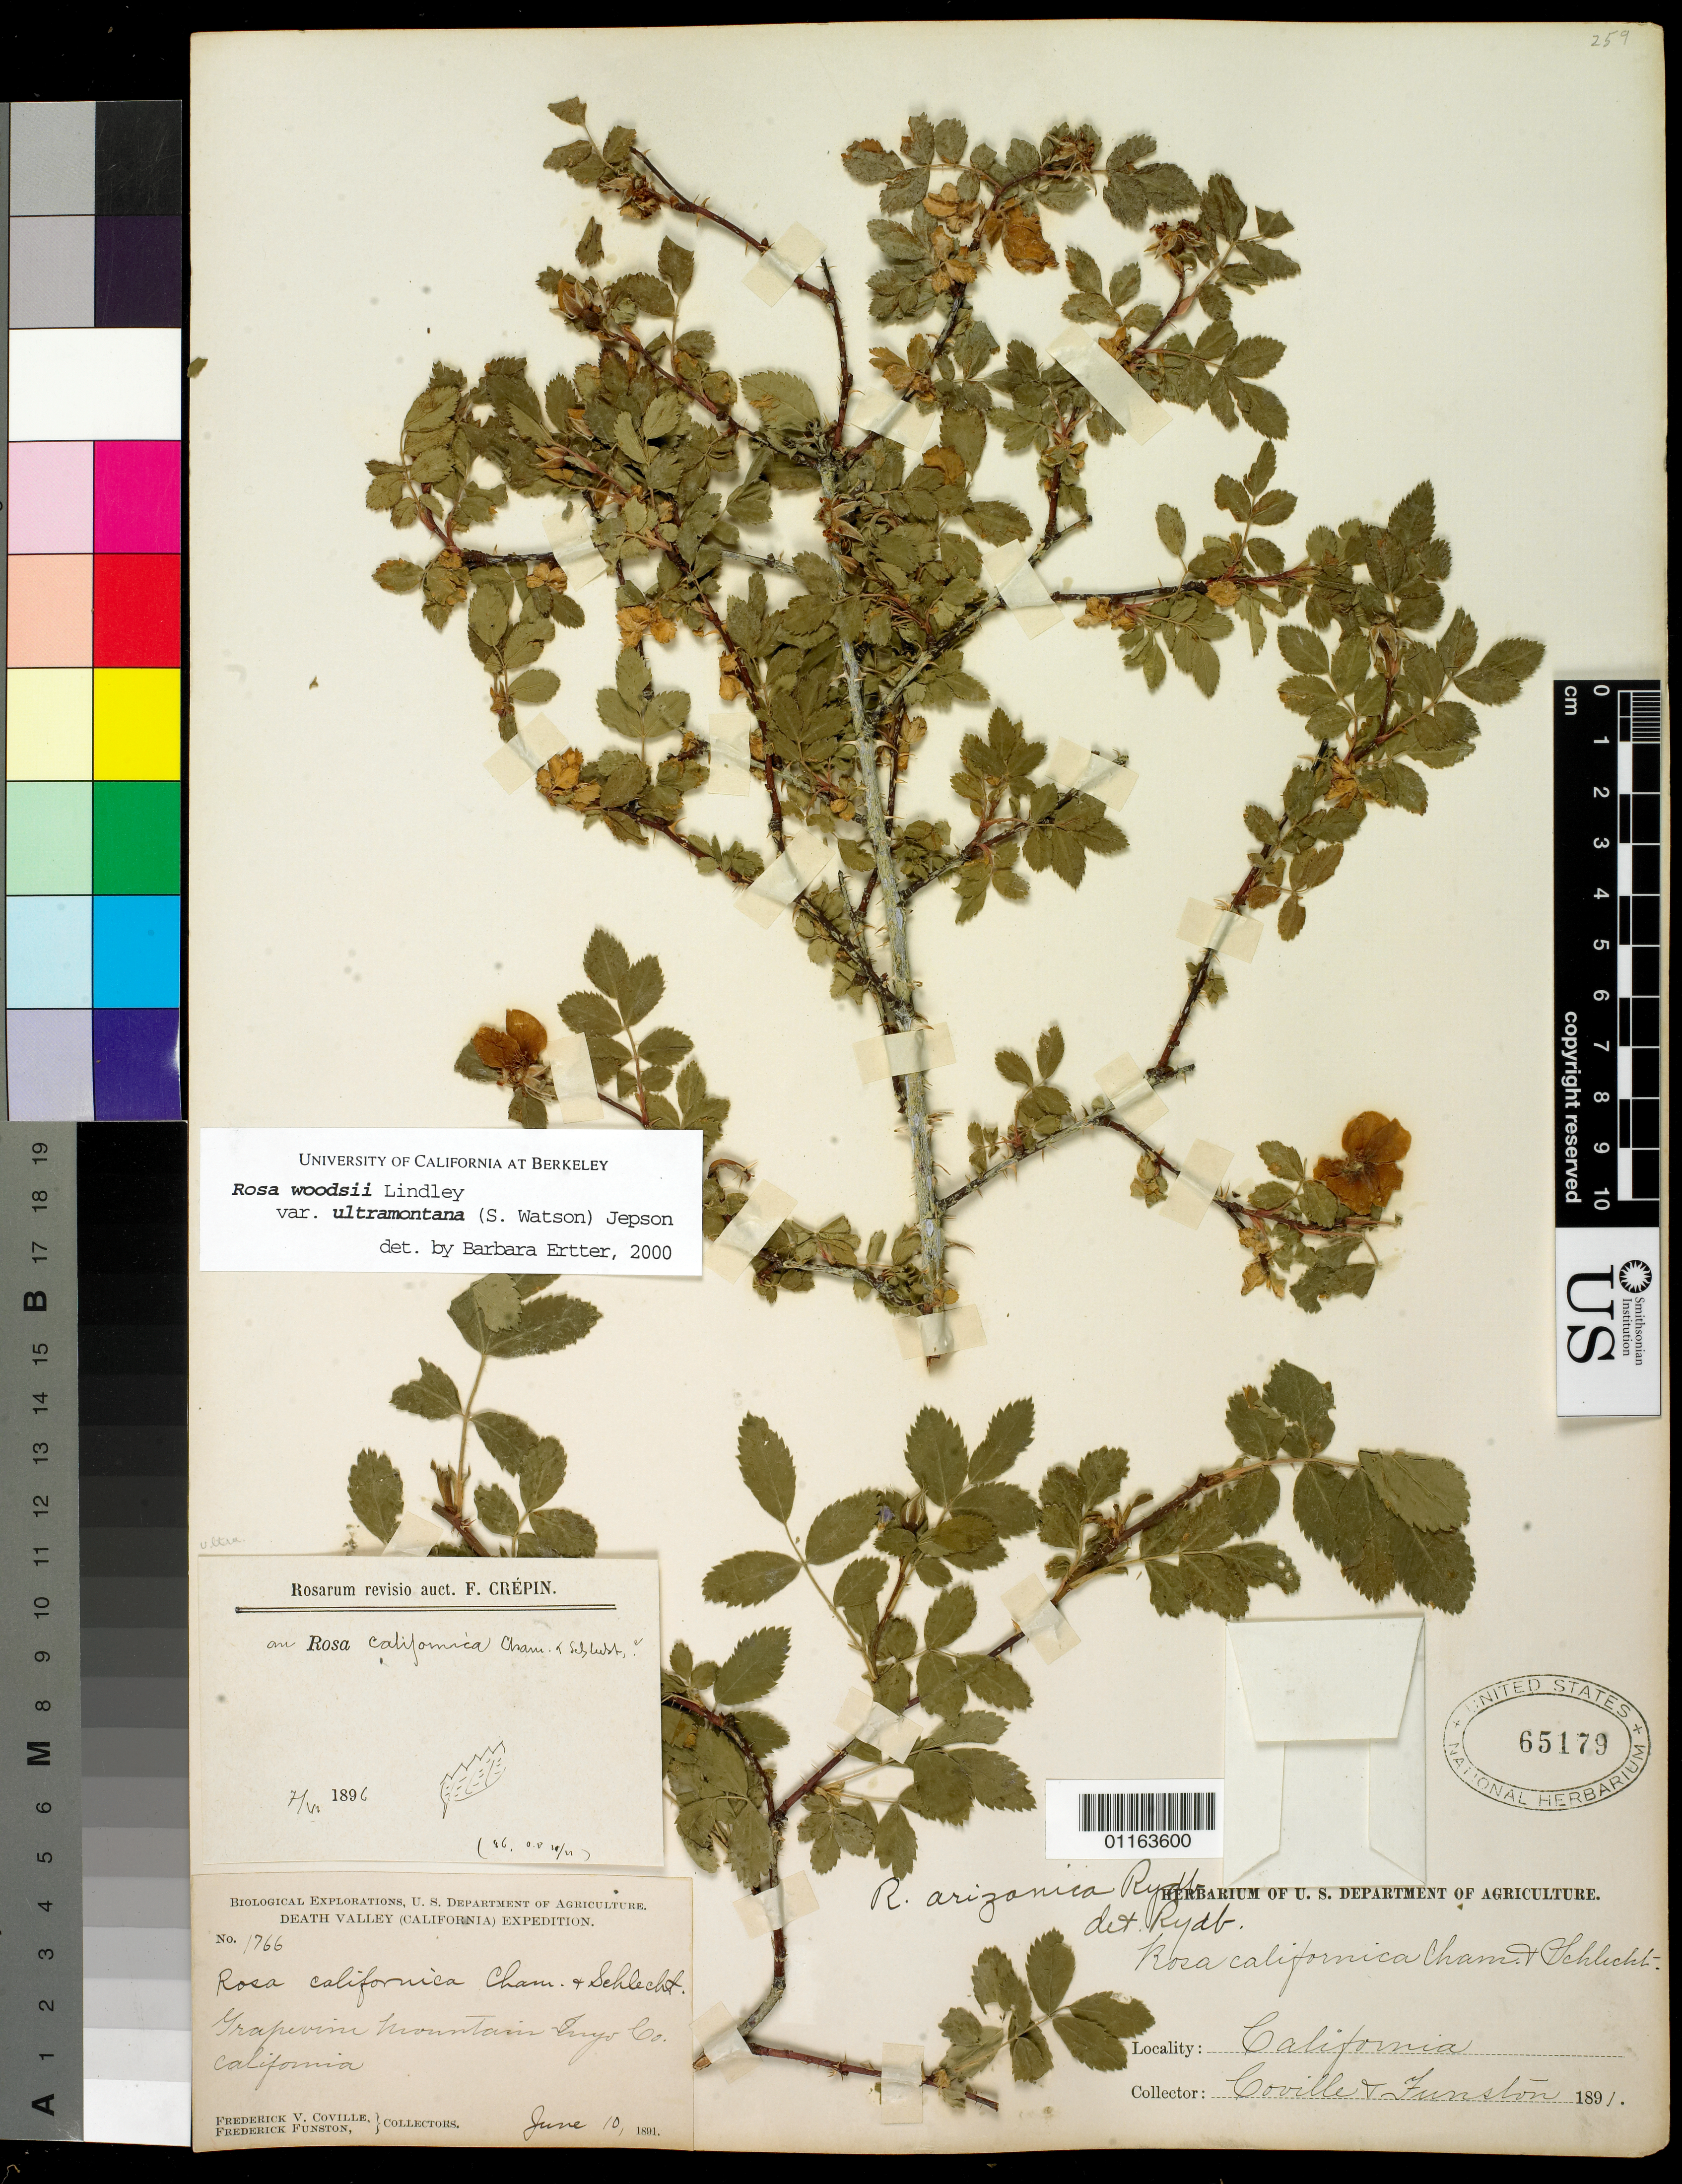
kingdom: Plantae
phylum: Tracheophyta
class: Magnoliopsida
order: Rosales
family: Rosaceae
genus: Rosa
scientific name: Rosa woodsii var. ultramontana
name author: Lindl.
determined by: Ertter, Barbara J.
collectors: F. V. Coville & F. Funston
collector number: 1766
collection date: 1891-06-10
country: United States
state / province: California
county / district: Inyo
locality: Grapevine Mt.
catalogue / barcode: US 65179